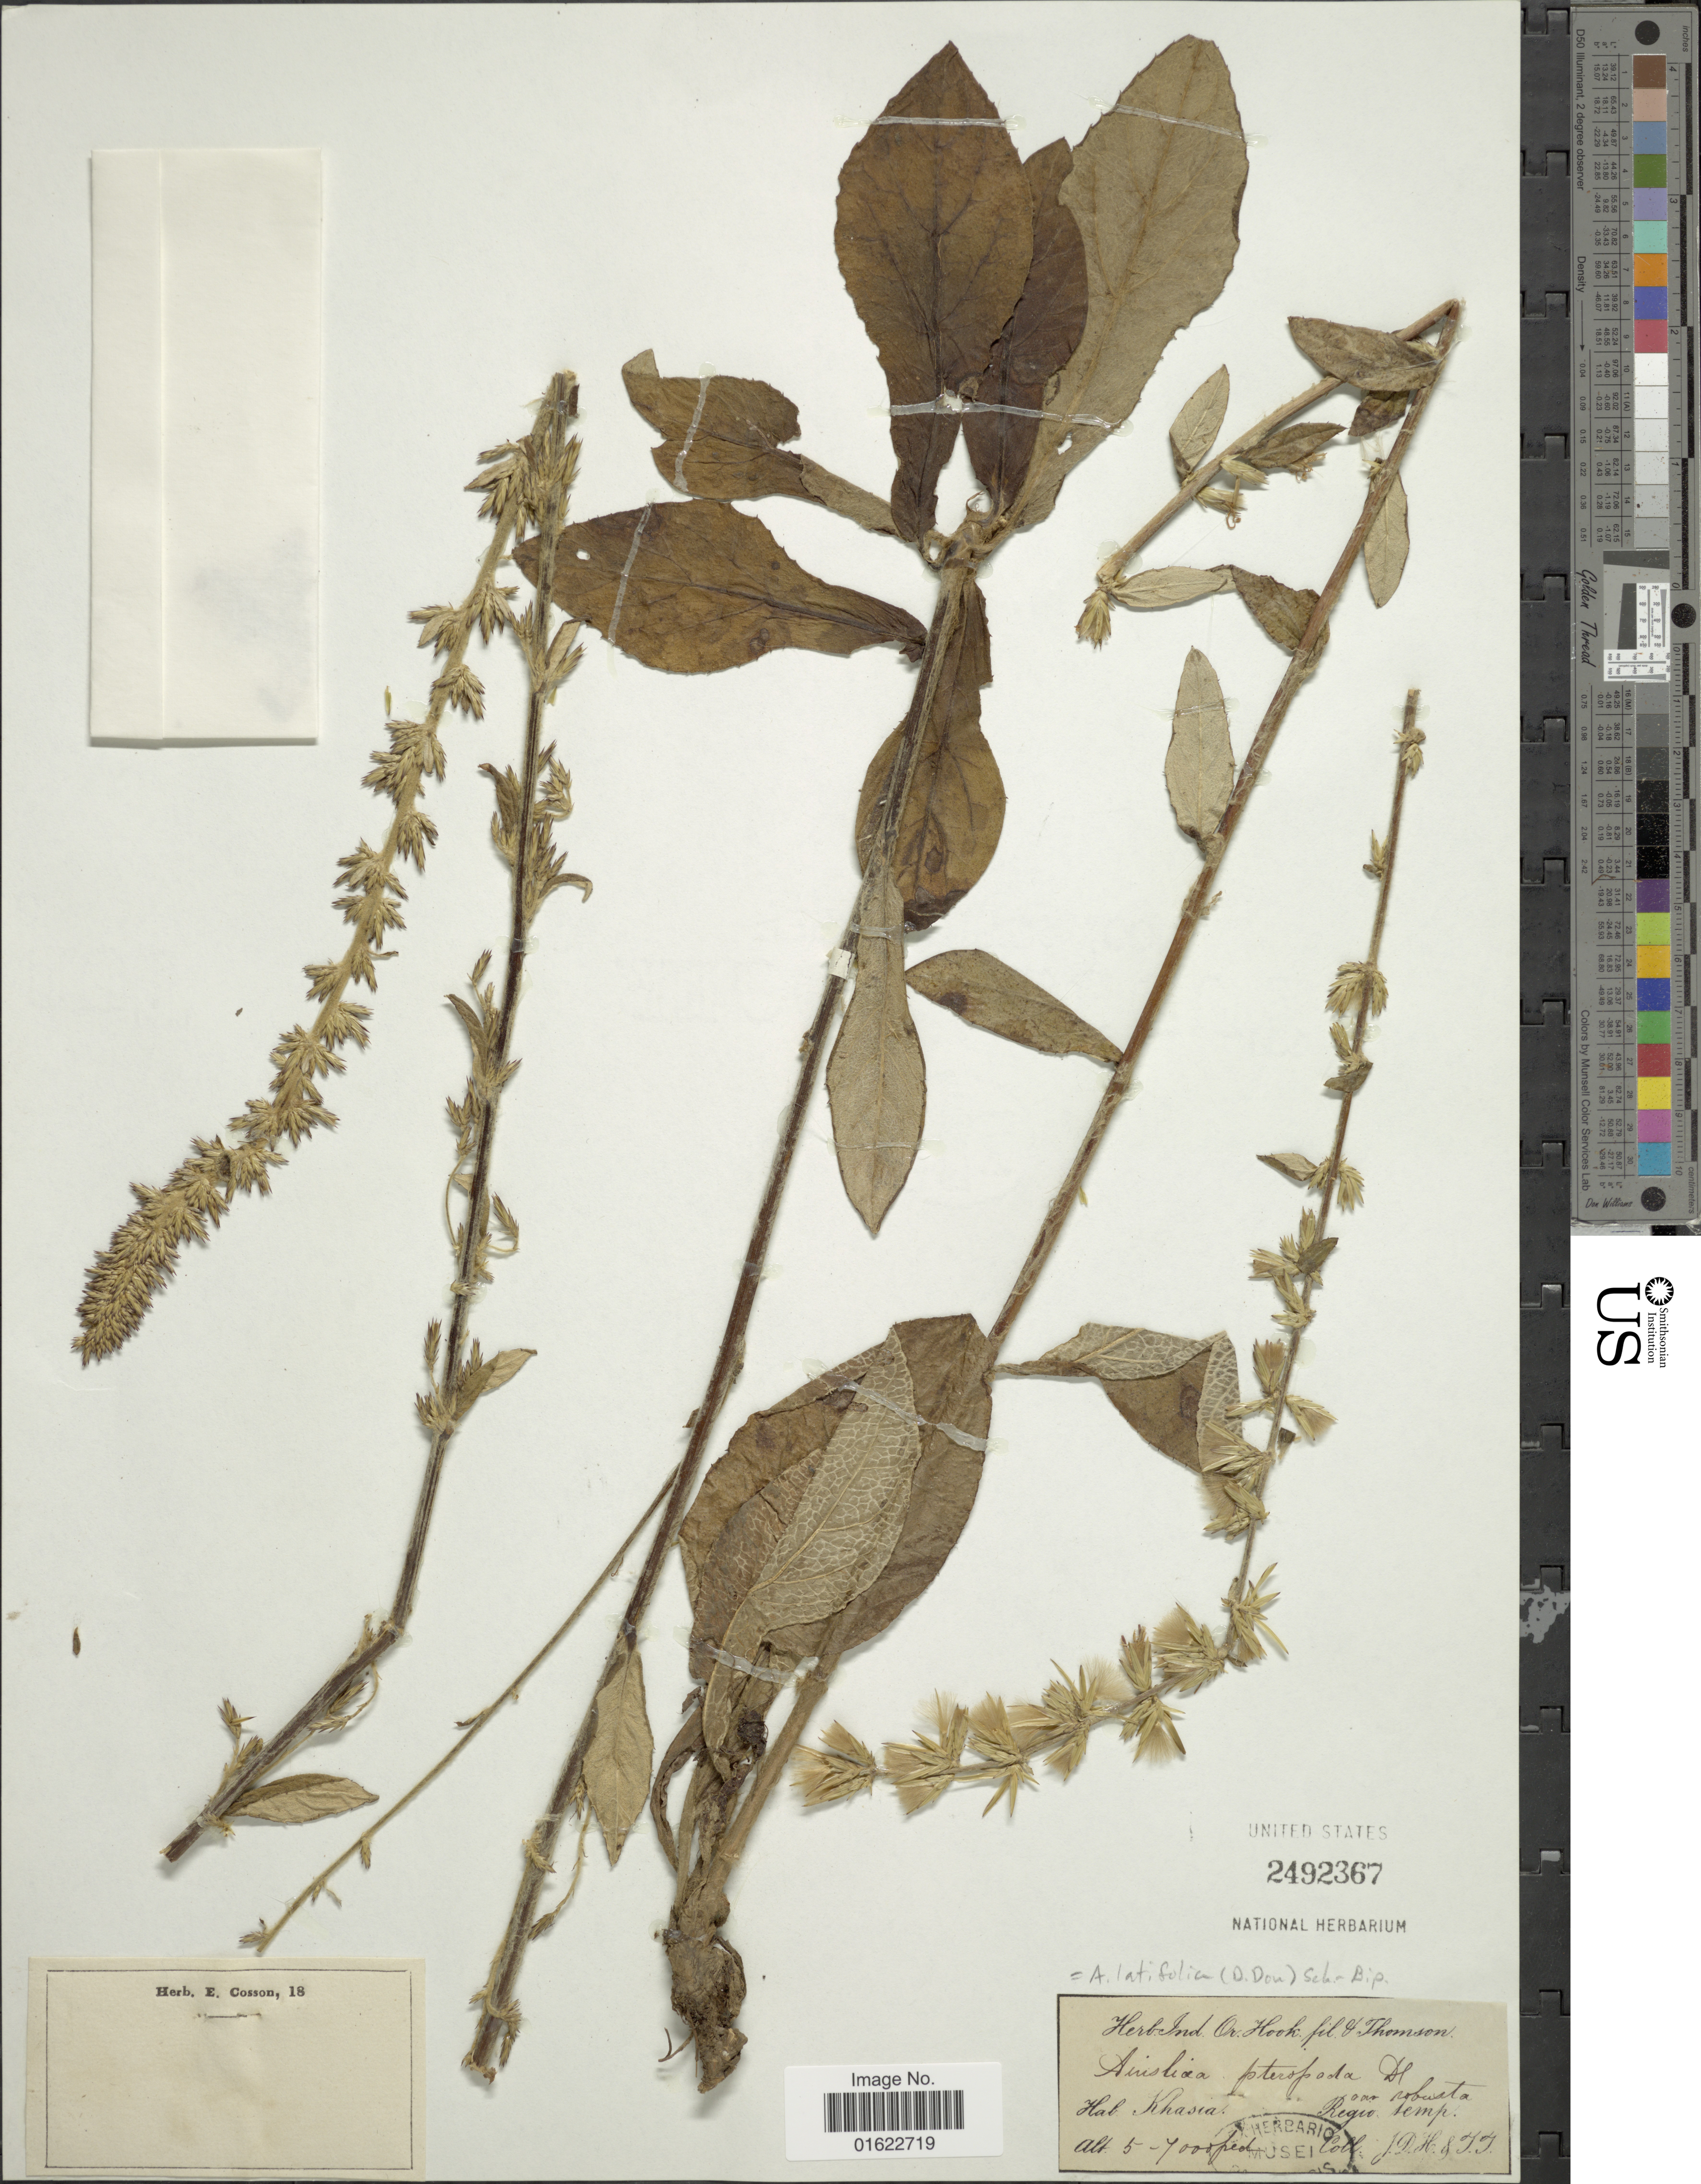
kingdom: Plantae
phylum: Tracheophyta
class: Magnoliopsida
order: Asterales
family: Asteraceae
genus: Ainsliaea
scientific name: Ainsliaea latifolia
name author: (D. Don) Sch. Bip.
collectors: J. D. Hooker & T. Thomas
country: India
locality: Khasia, Regio temp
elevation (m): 1524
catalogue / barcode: US 2492367